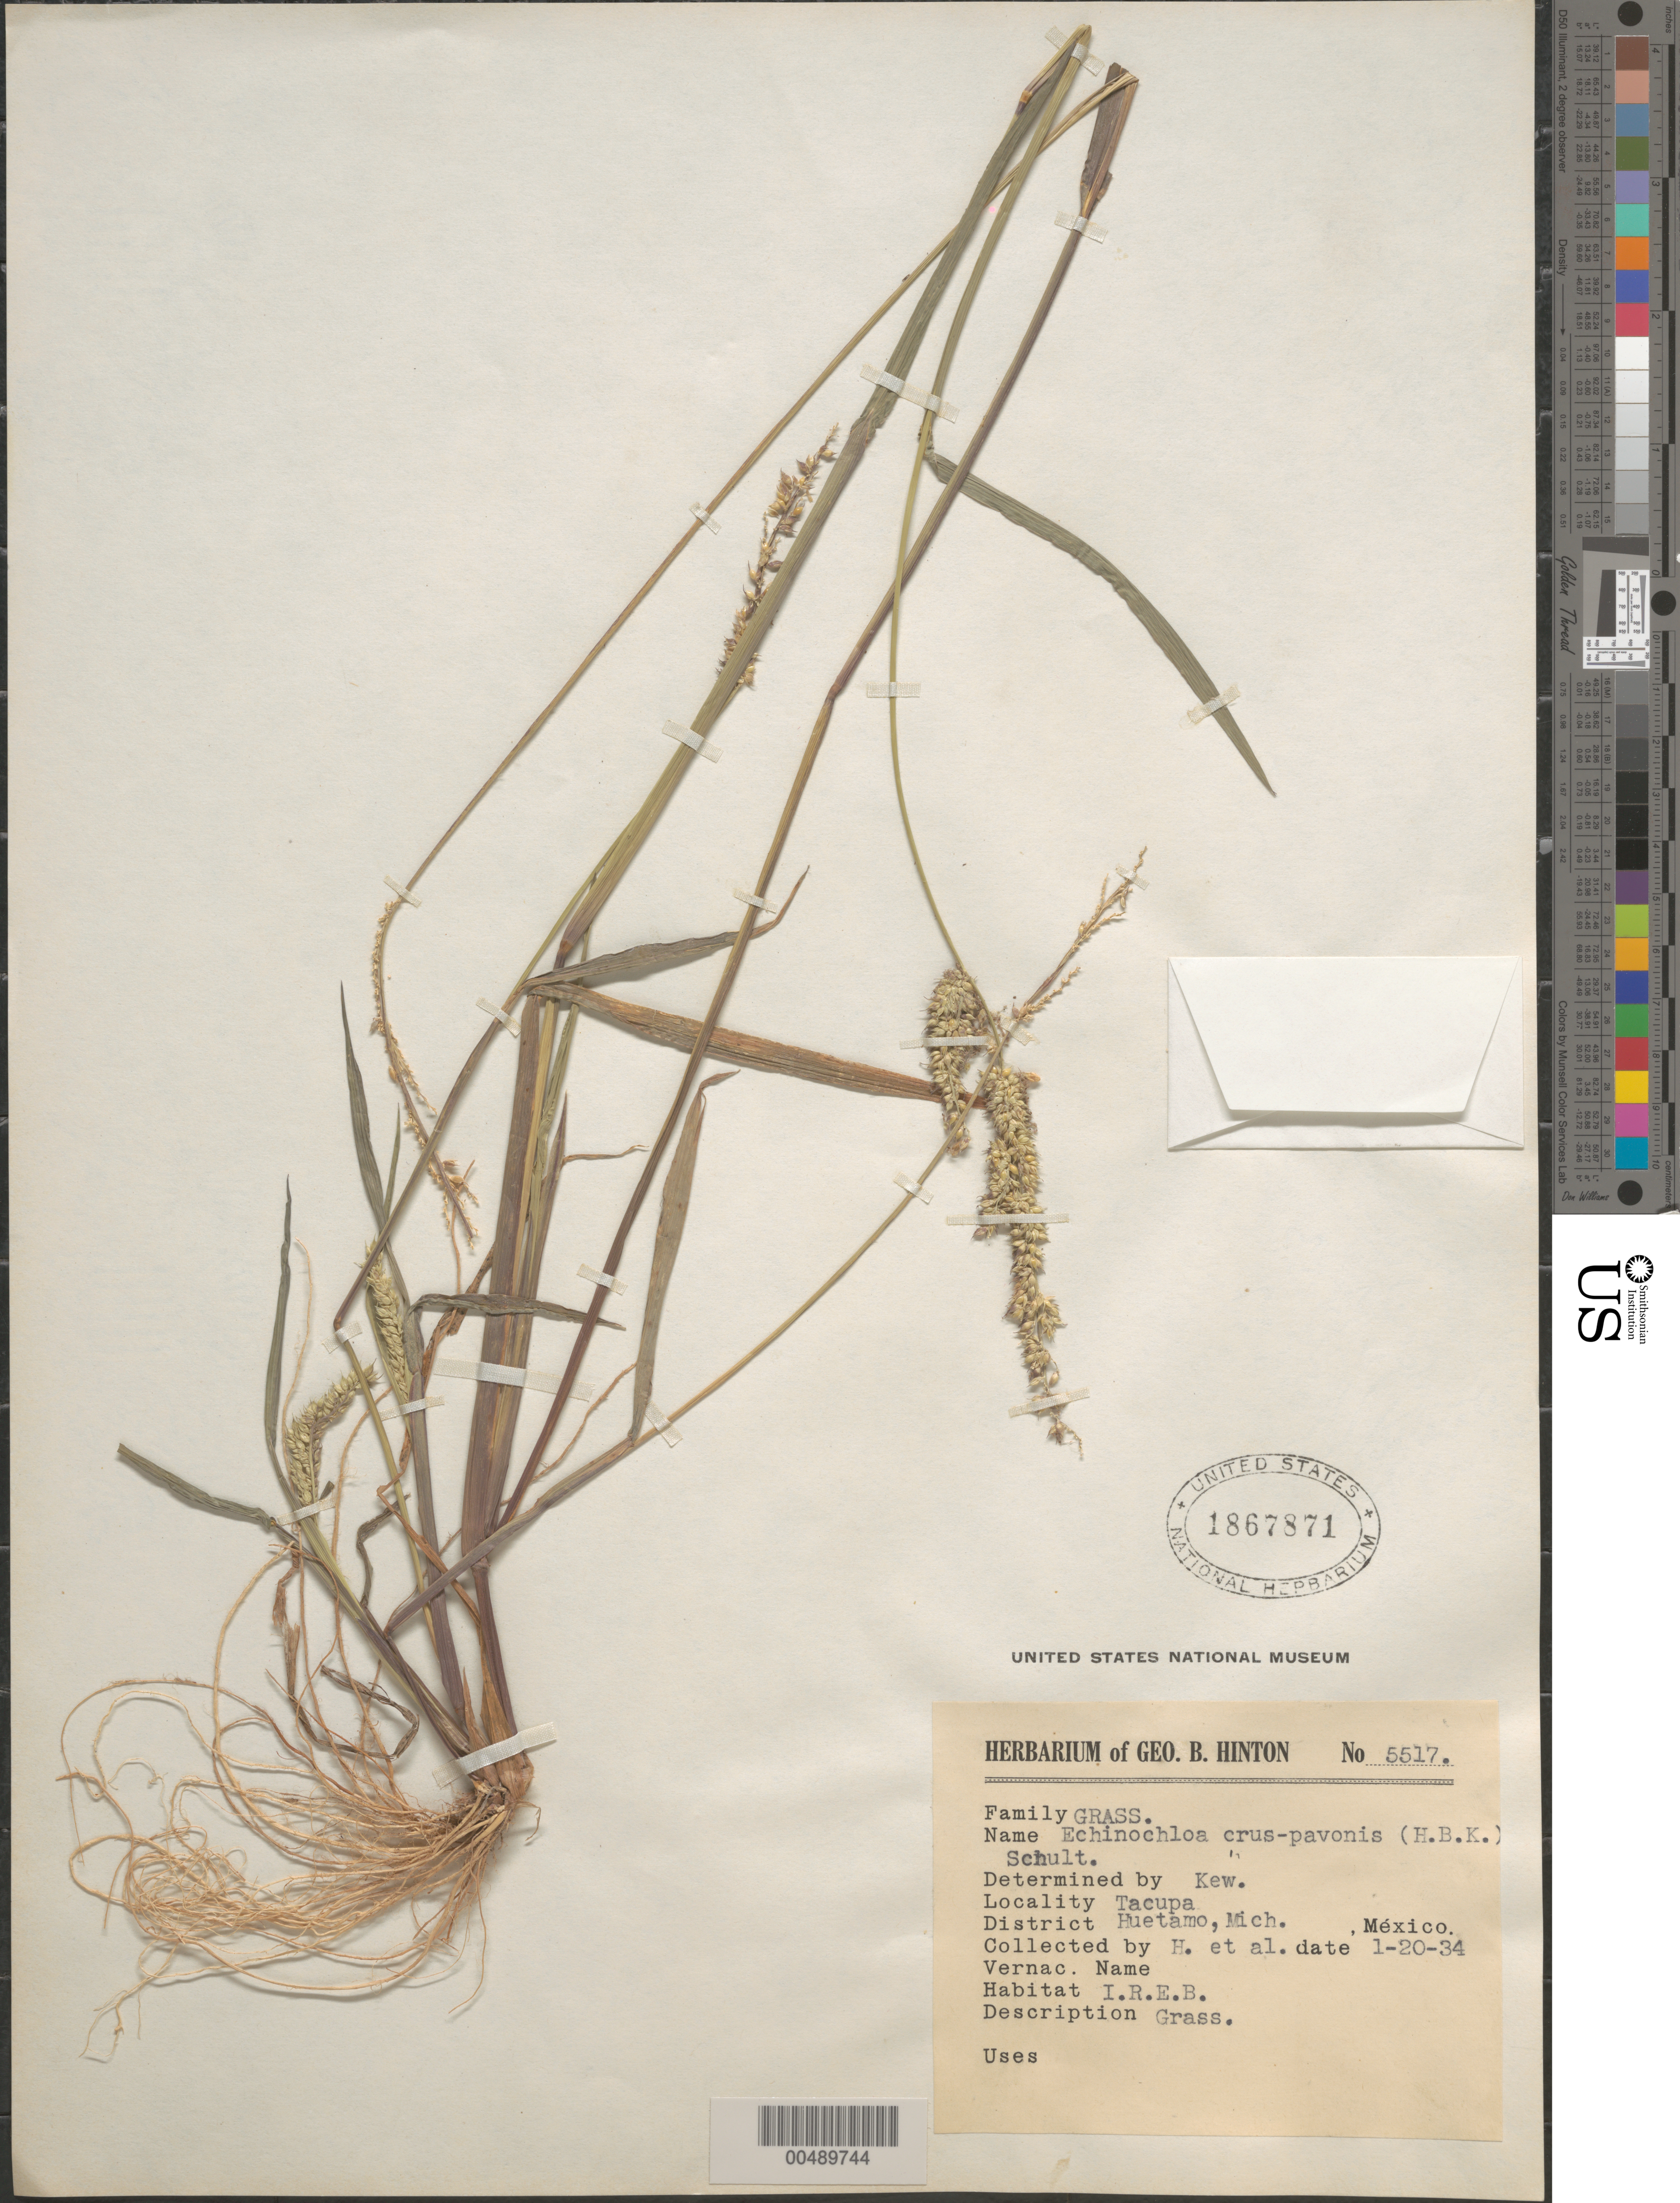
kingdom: Plantae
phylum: Tracheophyta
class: Liliopsida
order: Poales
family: Poaceae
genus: Echinochloa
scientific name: Echinochloa crus-galli var. crus-pavonis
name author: (Kunth) Hitchc.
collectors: G. B. Hinton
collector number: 5517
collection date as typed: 20 Jan 1934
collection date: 1934-01-20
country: Mexico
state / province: Michoacán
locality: Tacupa, Huetamo Dist.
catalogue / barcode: US 1867871